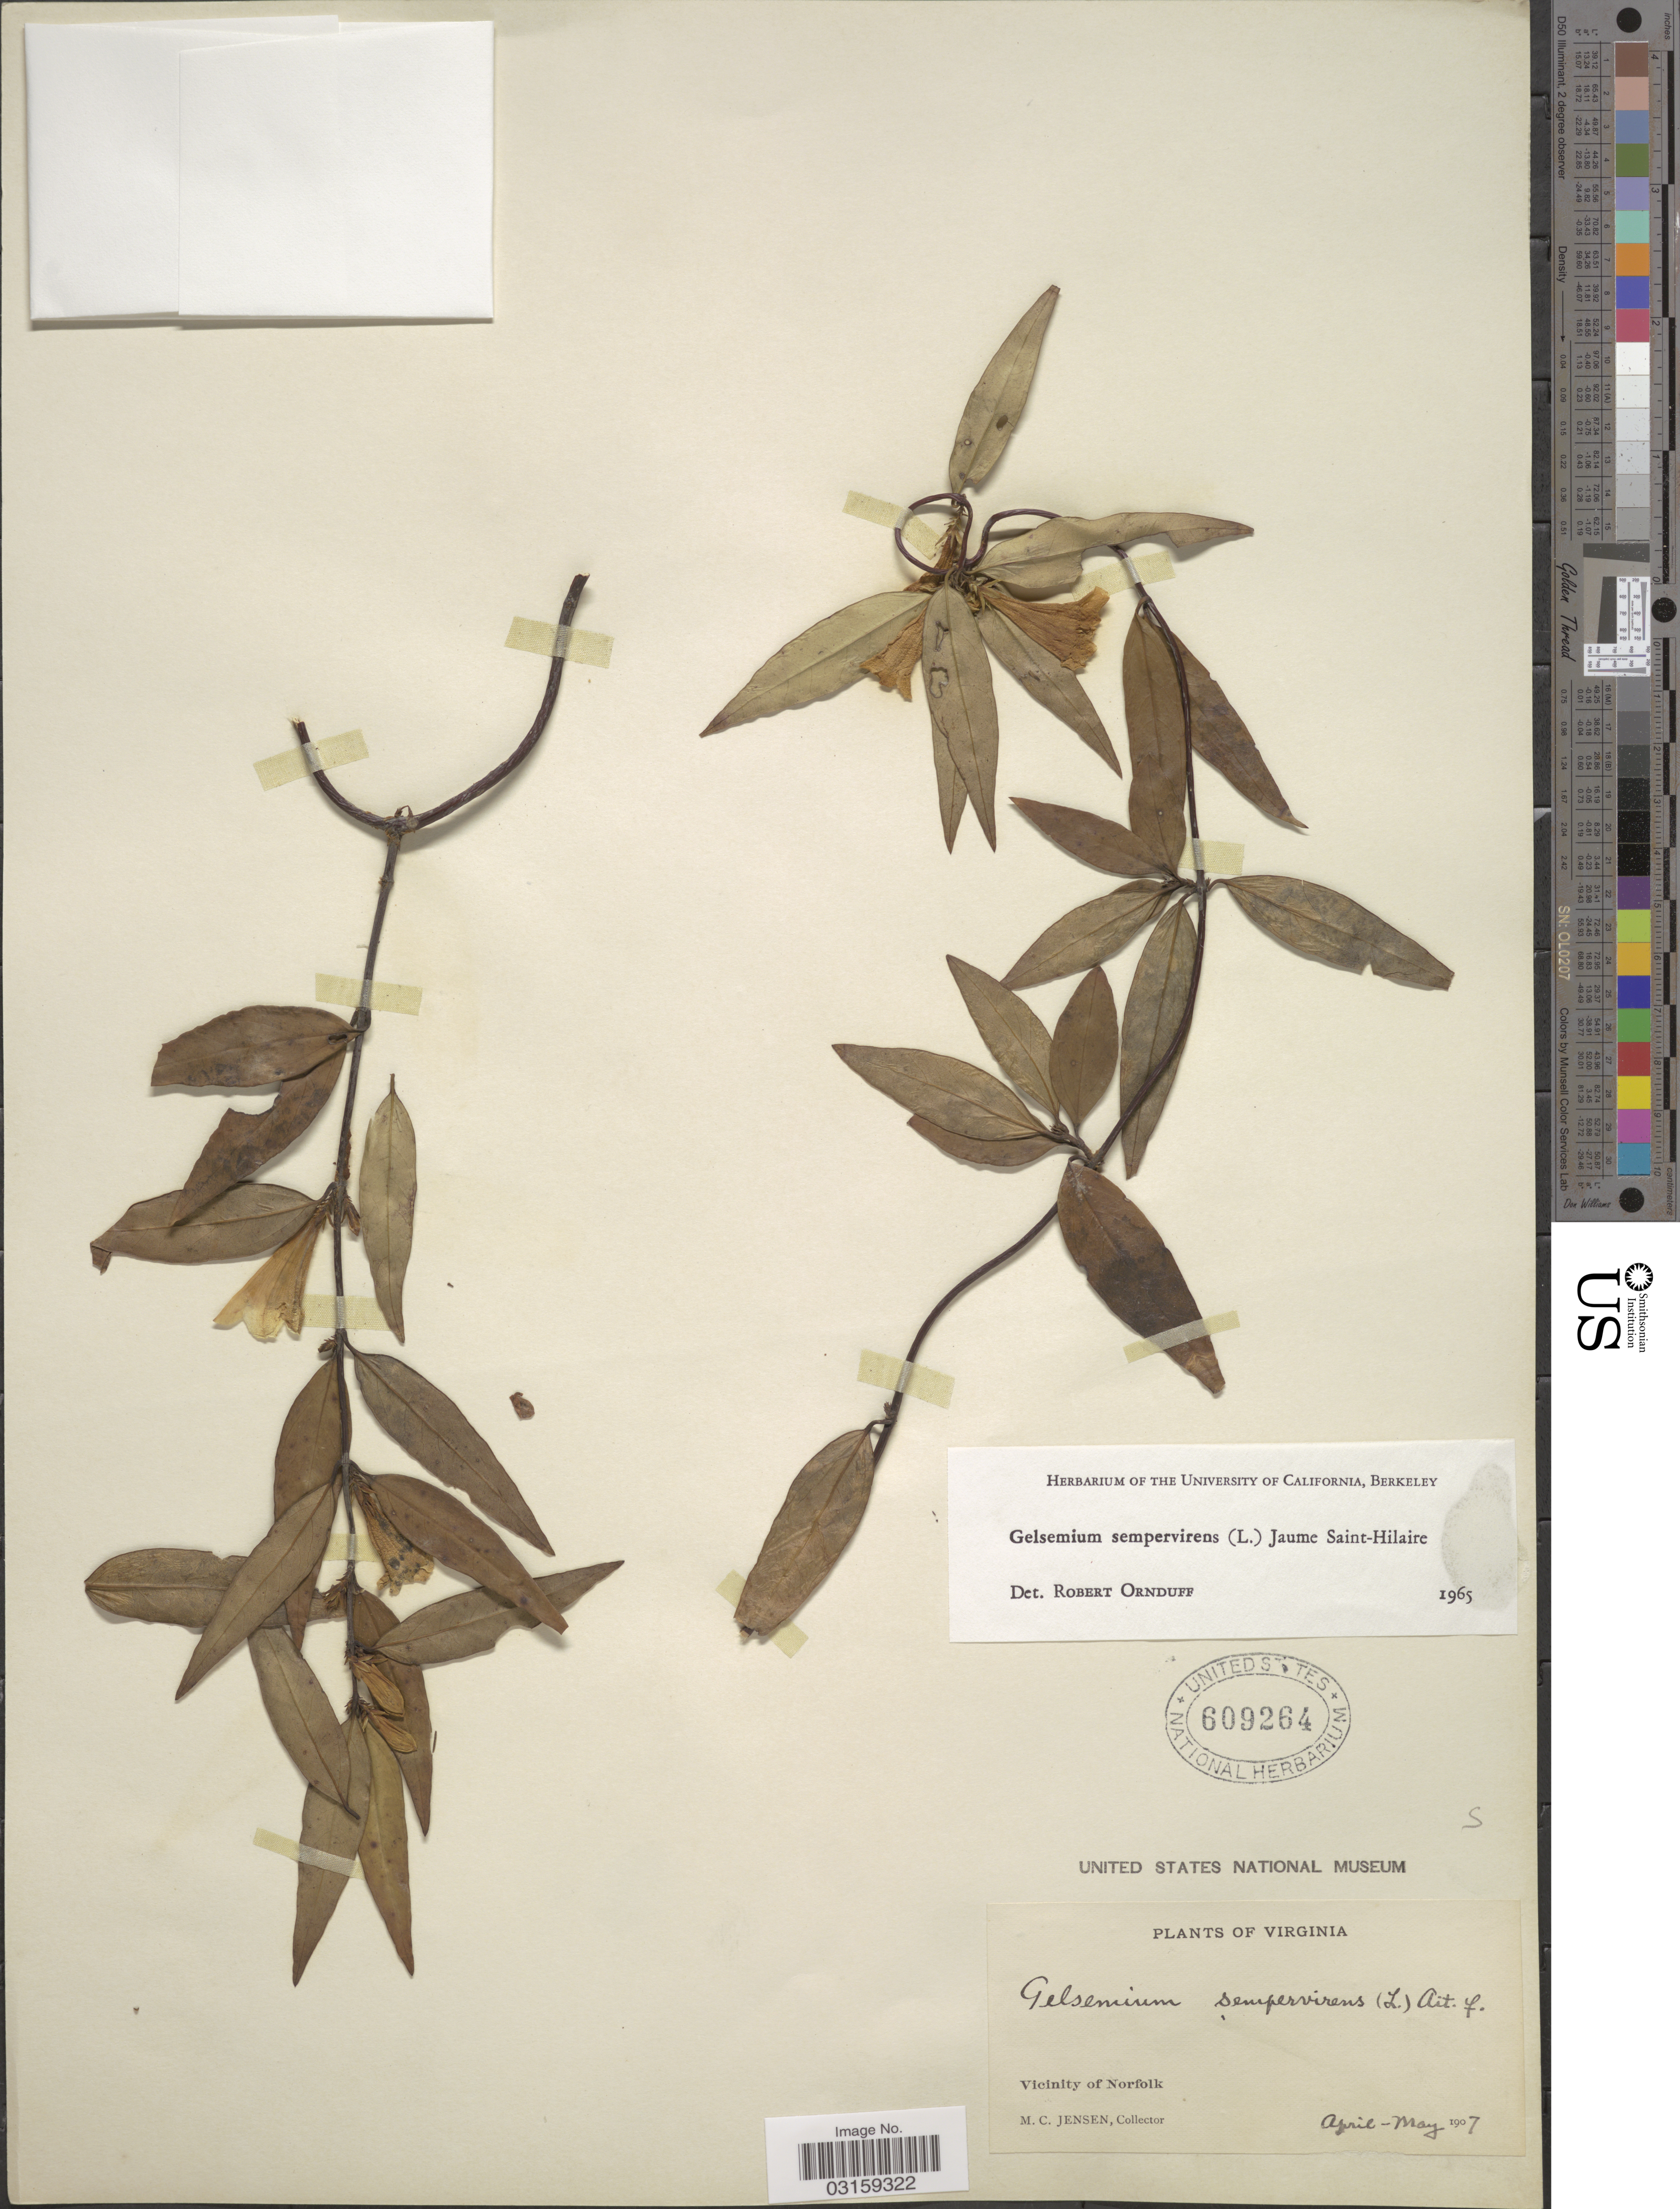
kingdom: Plantae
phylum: Tracheophyta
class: Magnoliopsida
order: Gentianales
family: Gelsemiaceae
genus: Gelsemium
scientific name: Gelsemium sempervirens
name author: (L.) J. St.-Hil.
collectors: M. C. Jensen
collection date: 1907-04/1907-05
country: United States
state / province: Virginia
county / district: City of Norfolk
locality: Vicinity of Norfolk.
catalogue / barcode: US 609264